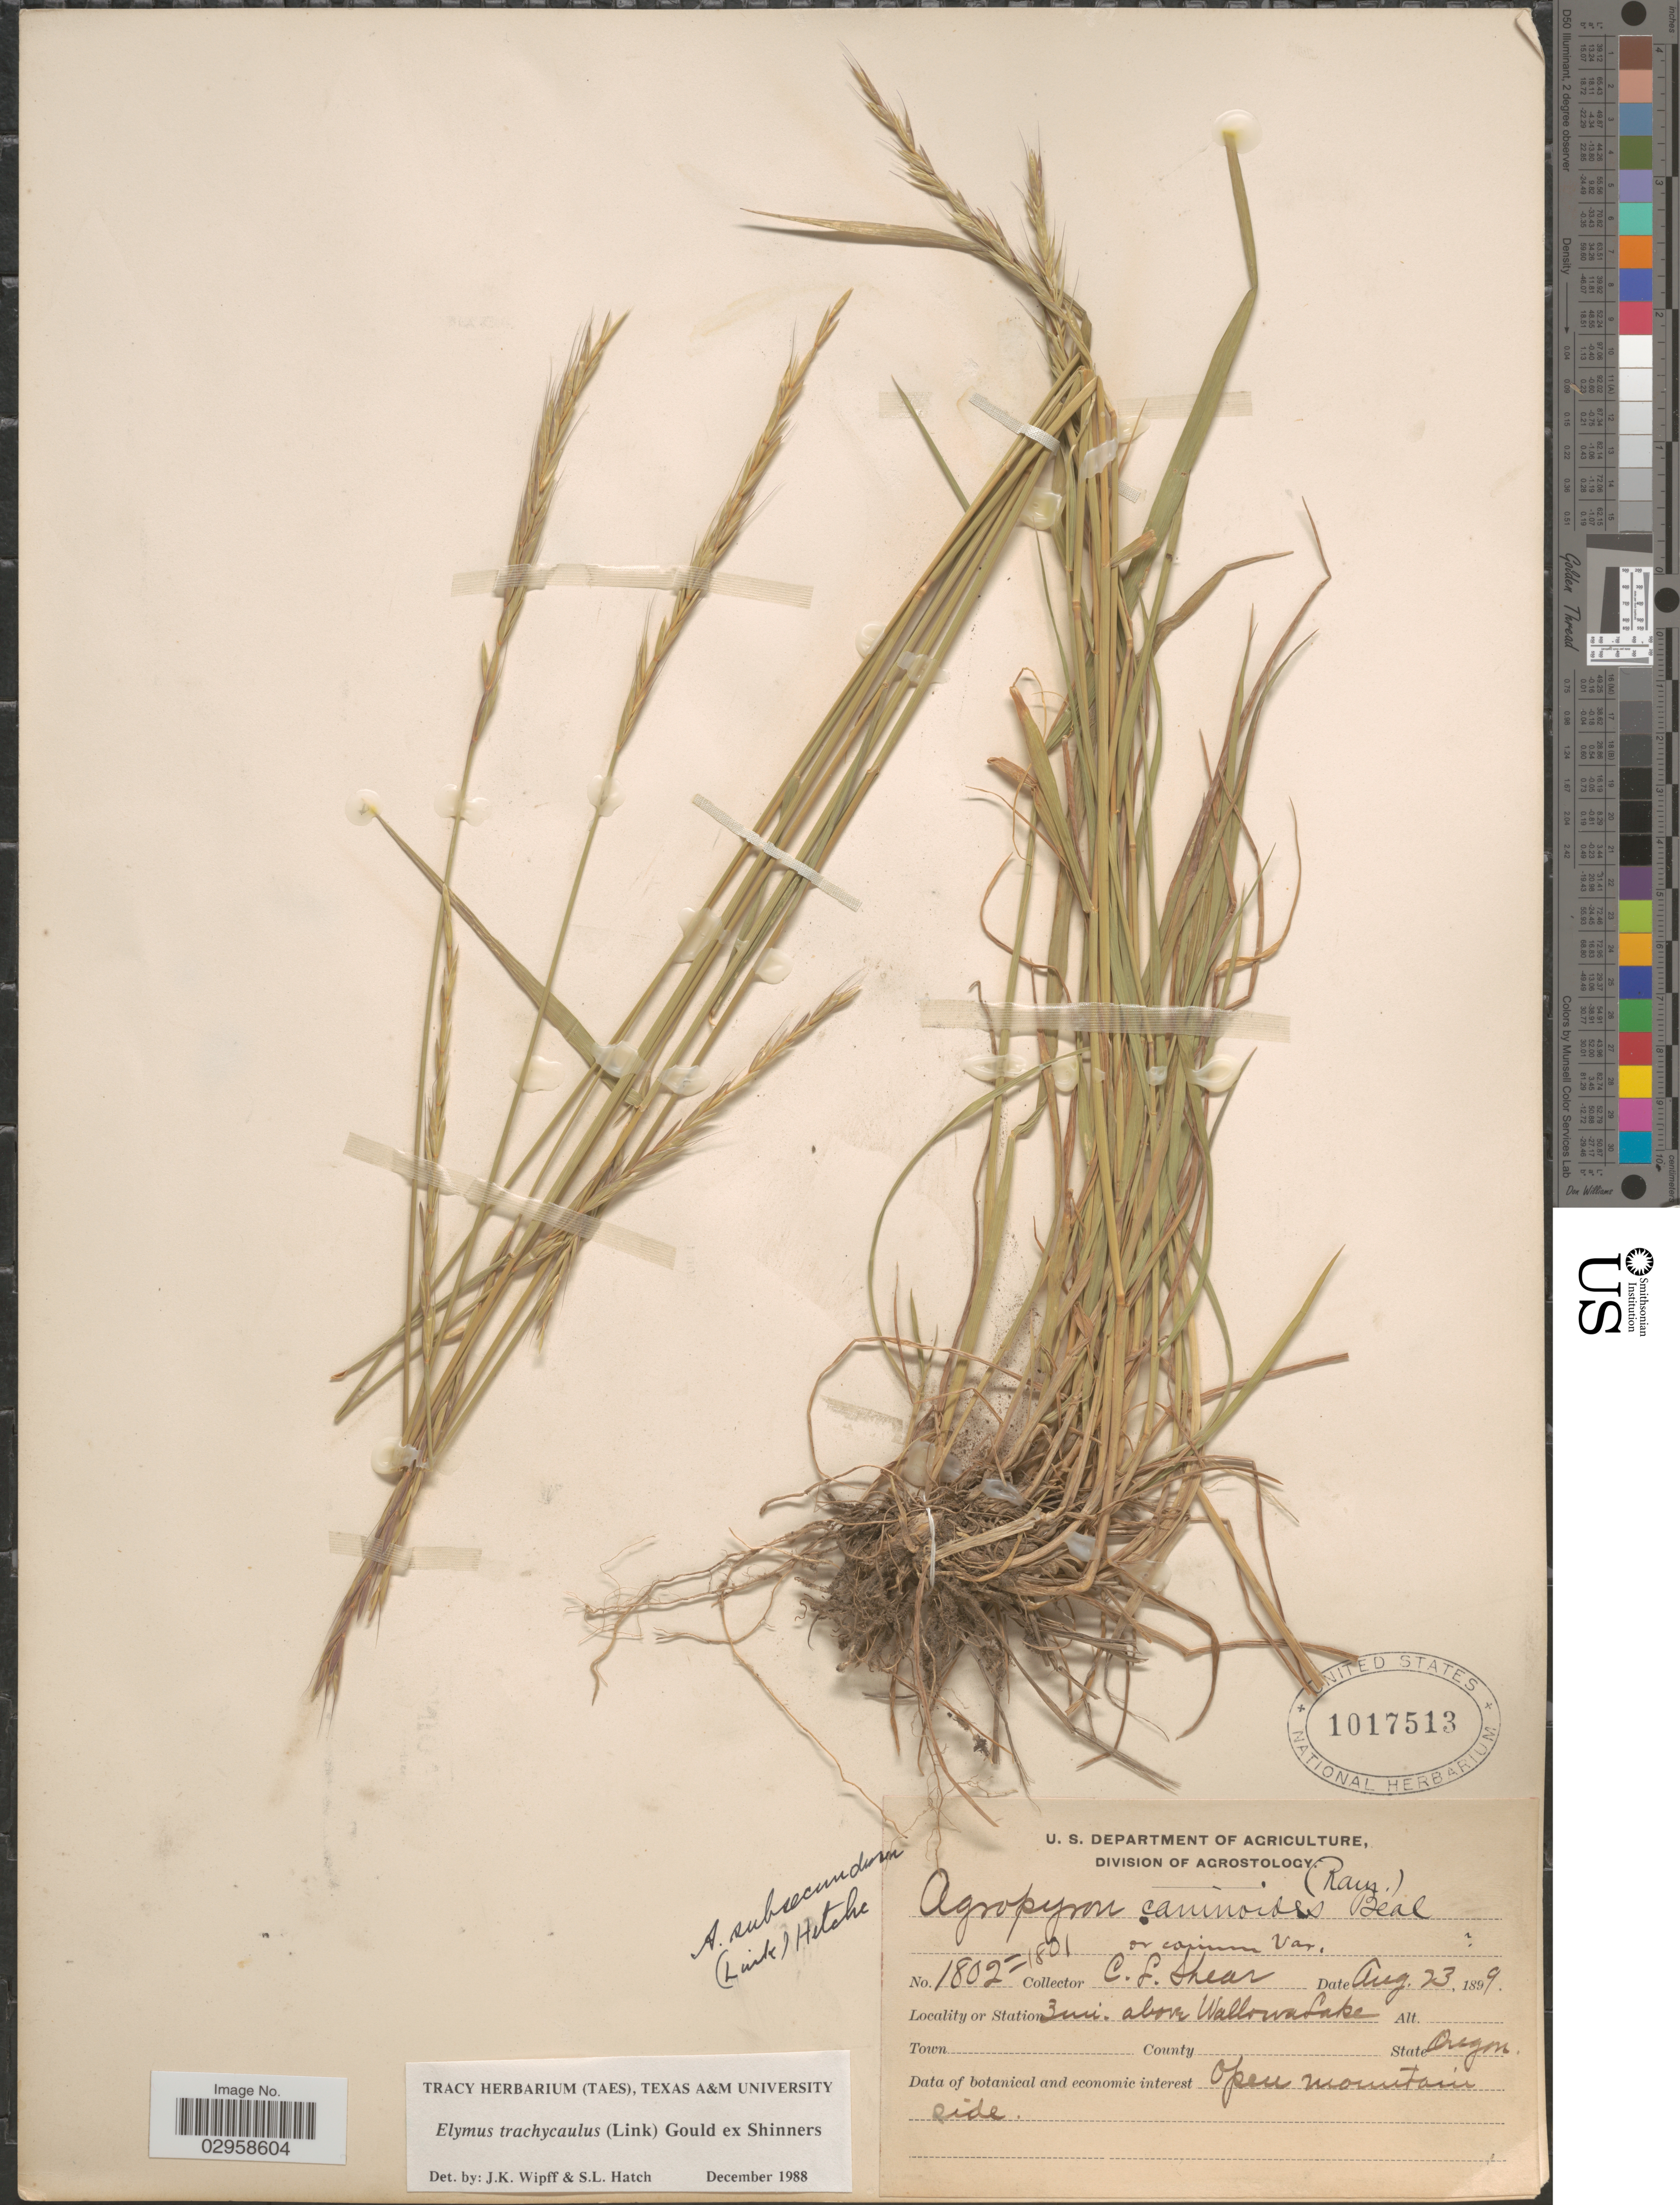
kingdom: Plantae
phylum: Tracheophyta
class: Liliopsida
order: Poales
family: Poaceae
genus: Elymus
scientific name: Elymus trachycaulus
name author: (Link) Gould ex Shinners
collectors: C. L. Shear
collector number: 1802/1801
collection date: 1899-08-23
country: United States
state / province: Oregon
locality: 3 mi. above Wallowa Lake.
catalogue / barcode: US 1017513